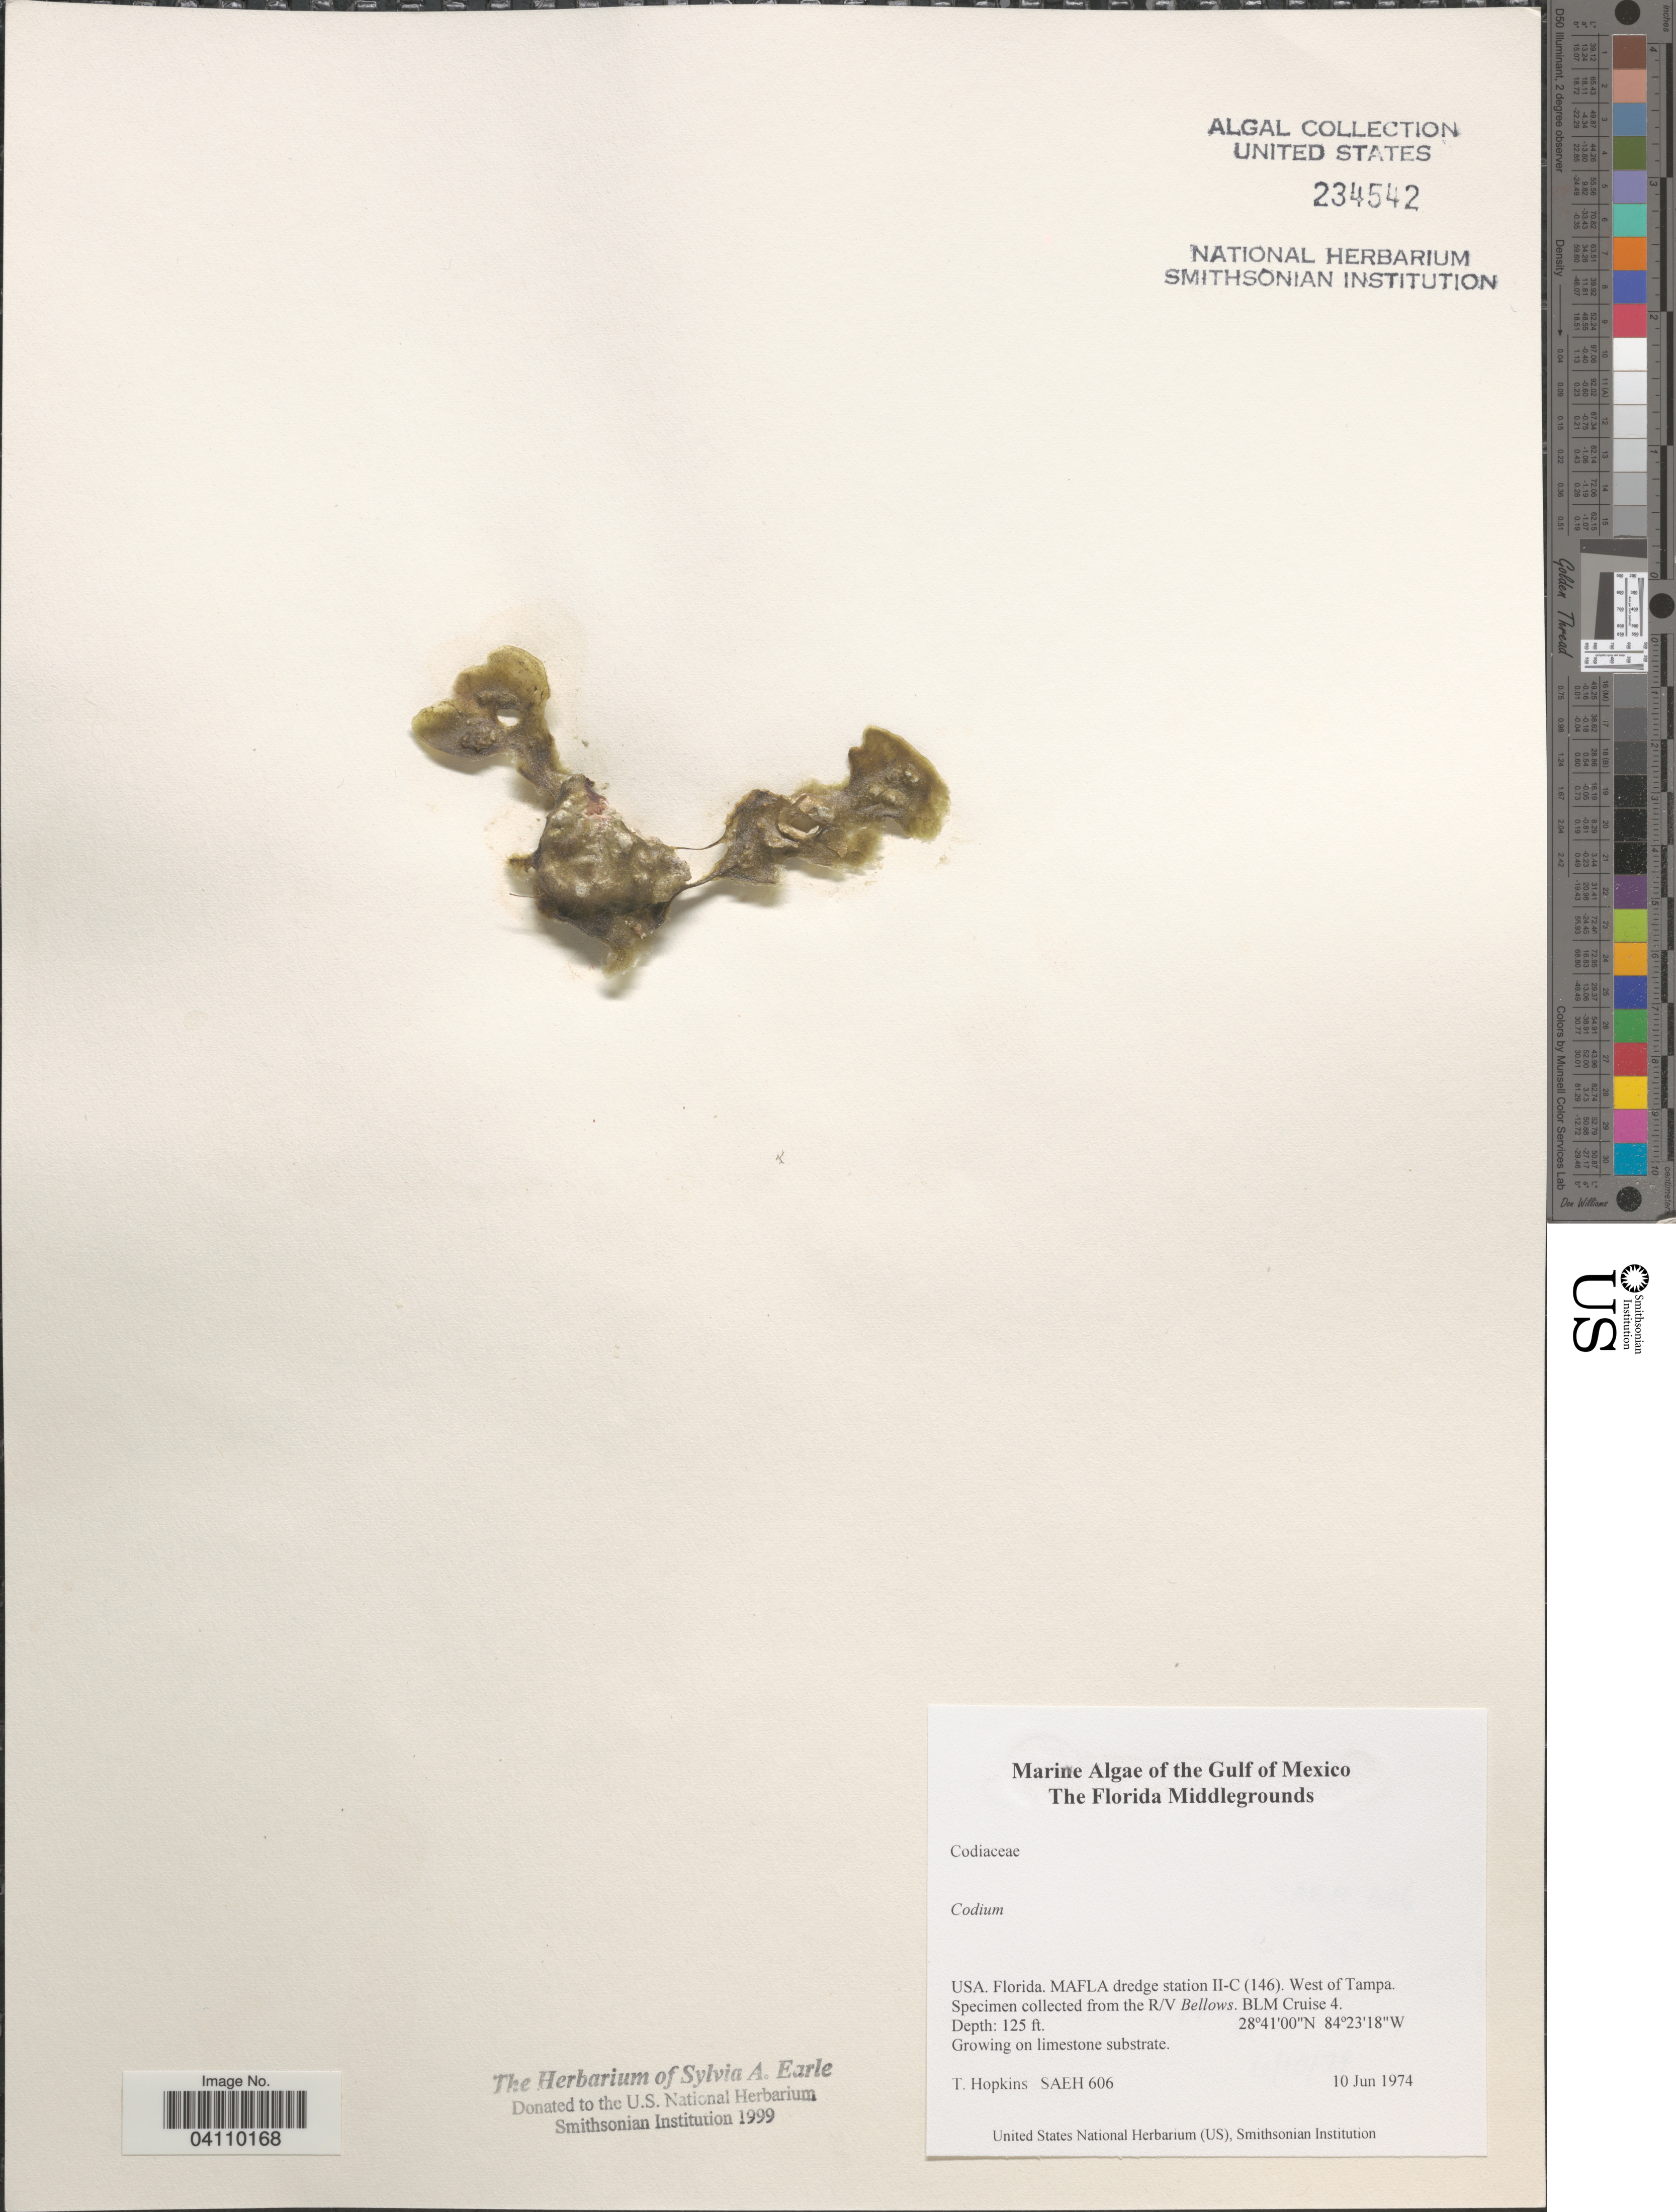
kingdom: Plantae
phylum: Chlorophyta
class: Ulvophyceae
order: Bryopsidales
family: Codiaceae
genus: Codium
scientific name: Codium sp.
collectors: T. Hopkins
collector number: SAEH606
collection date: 1974-06-10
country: United States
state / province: Florida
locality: The Gulf of Mexico. The Florida Middlegrounds. MAFLA dredge station II-C (146). West of Tampa. The R/V Bellows. BLM Cruise 4.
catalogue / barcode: US 234542